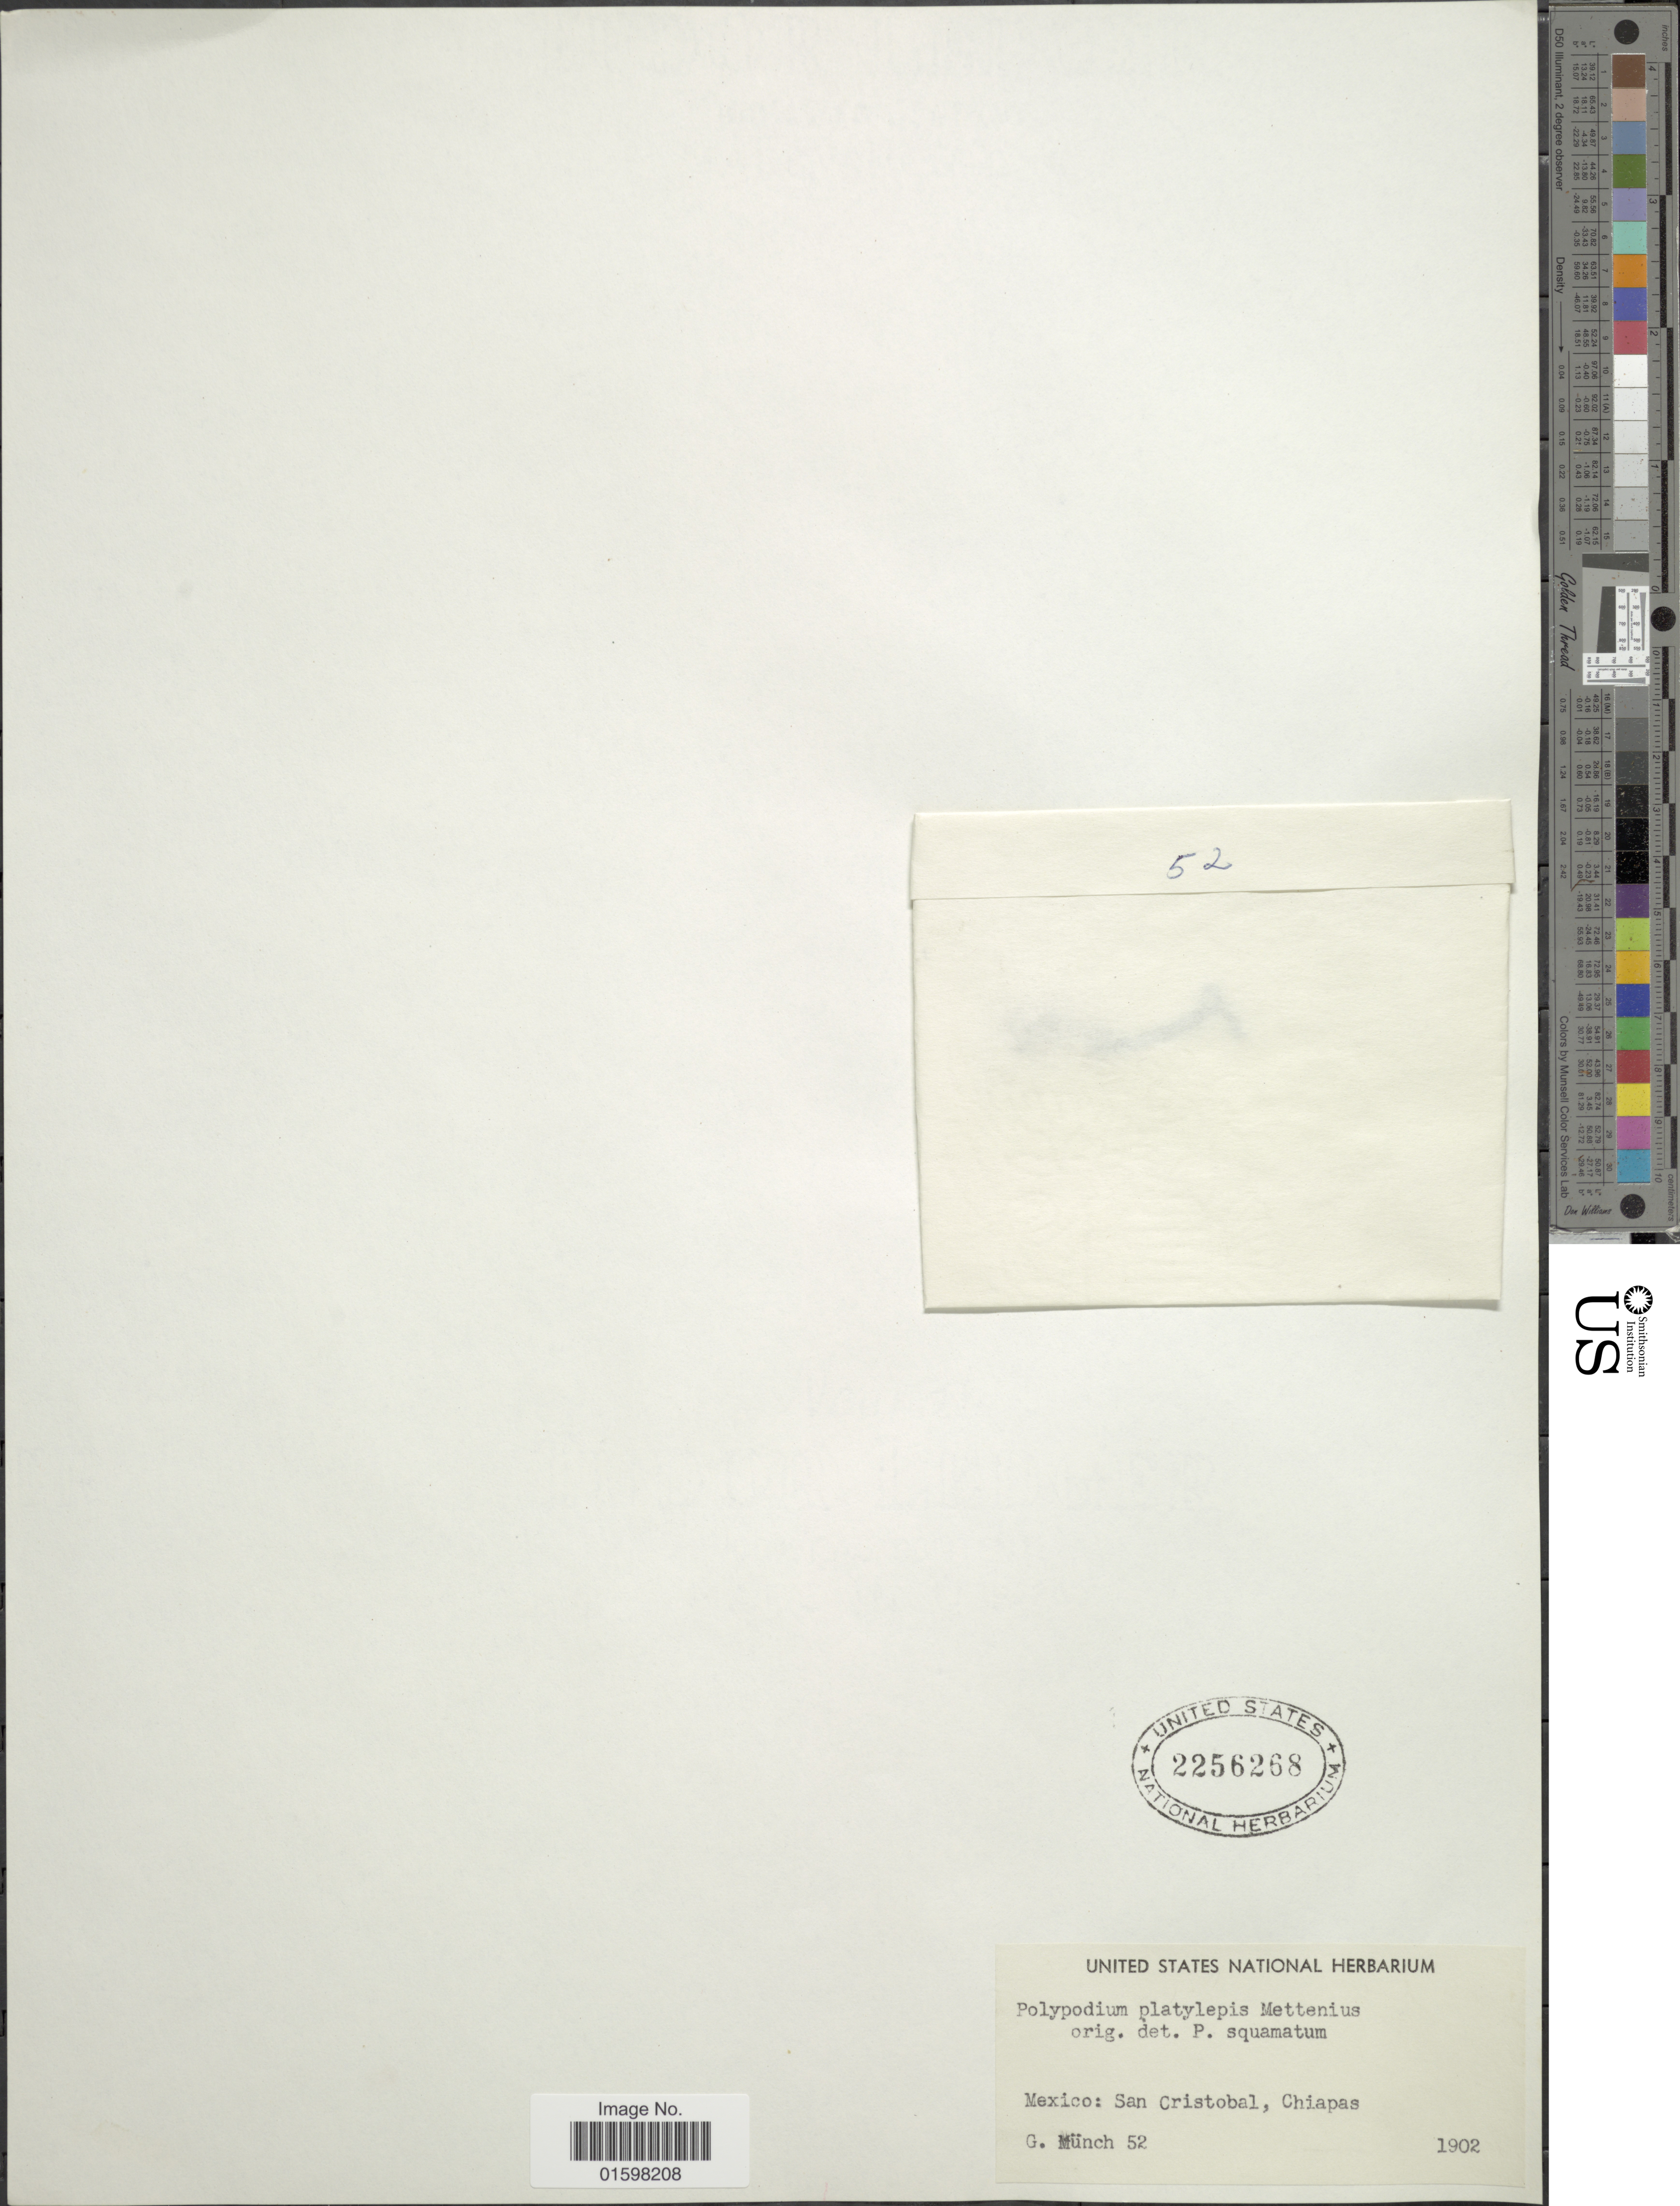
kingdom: Plantae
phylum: Tracheophyta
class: Polypodiopsida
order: Polypodiales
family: Polypodiaceae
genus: Pleopeltis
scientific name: Pleopeltis platylepis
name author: (Mett. ex Kuhn) A.R. Sm. & Tejero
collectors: G. Munch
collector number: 52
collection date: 1902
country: Mexico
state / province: Chiapas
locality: San Cristobal, Chiapas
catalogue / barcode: US 2256268